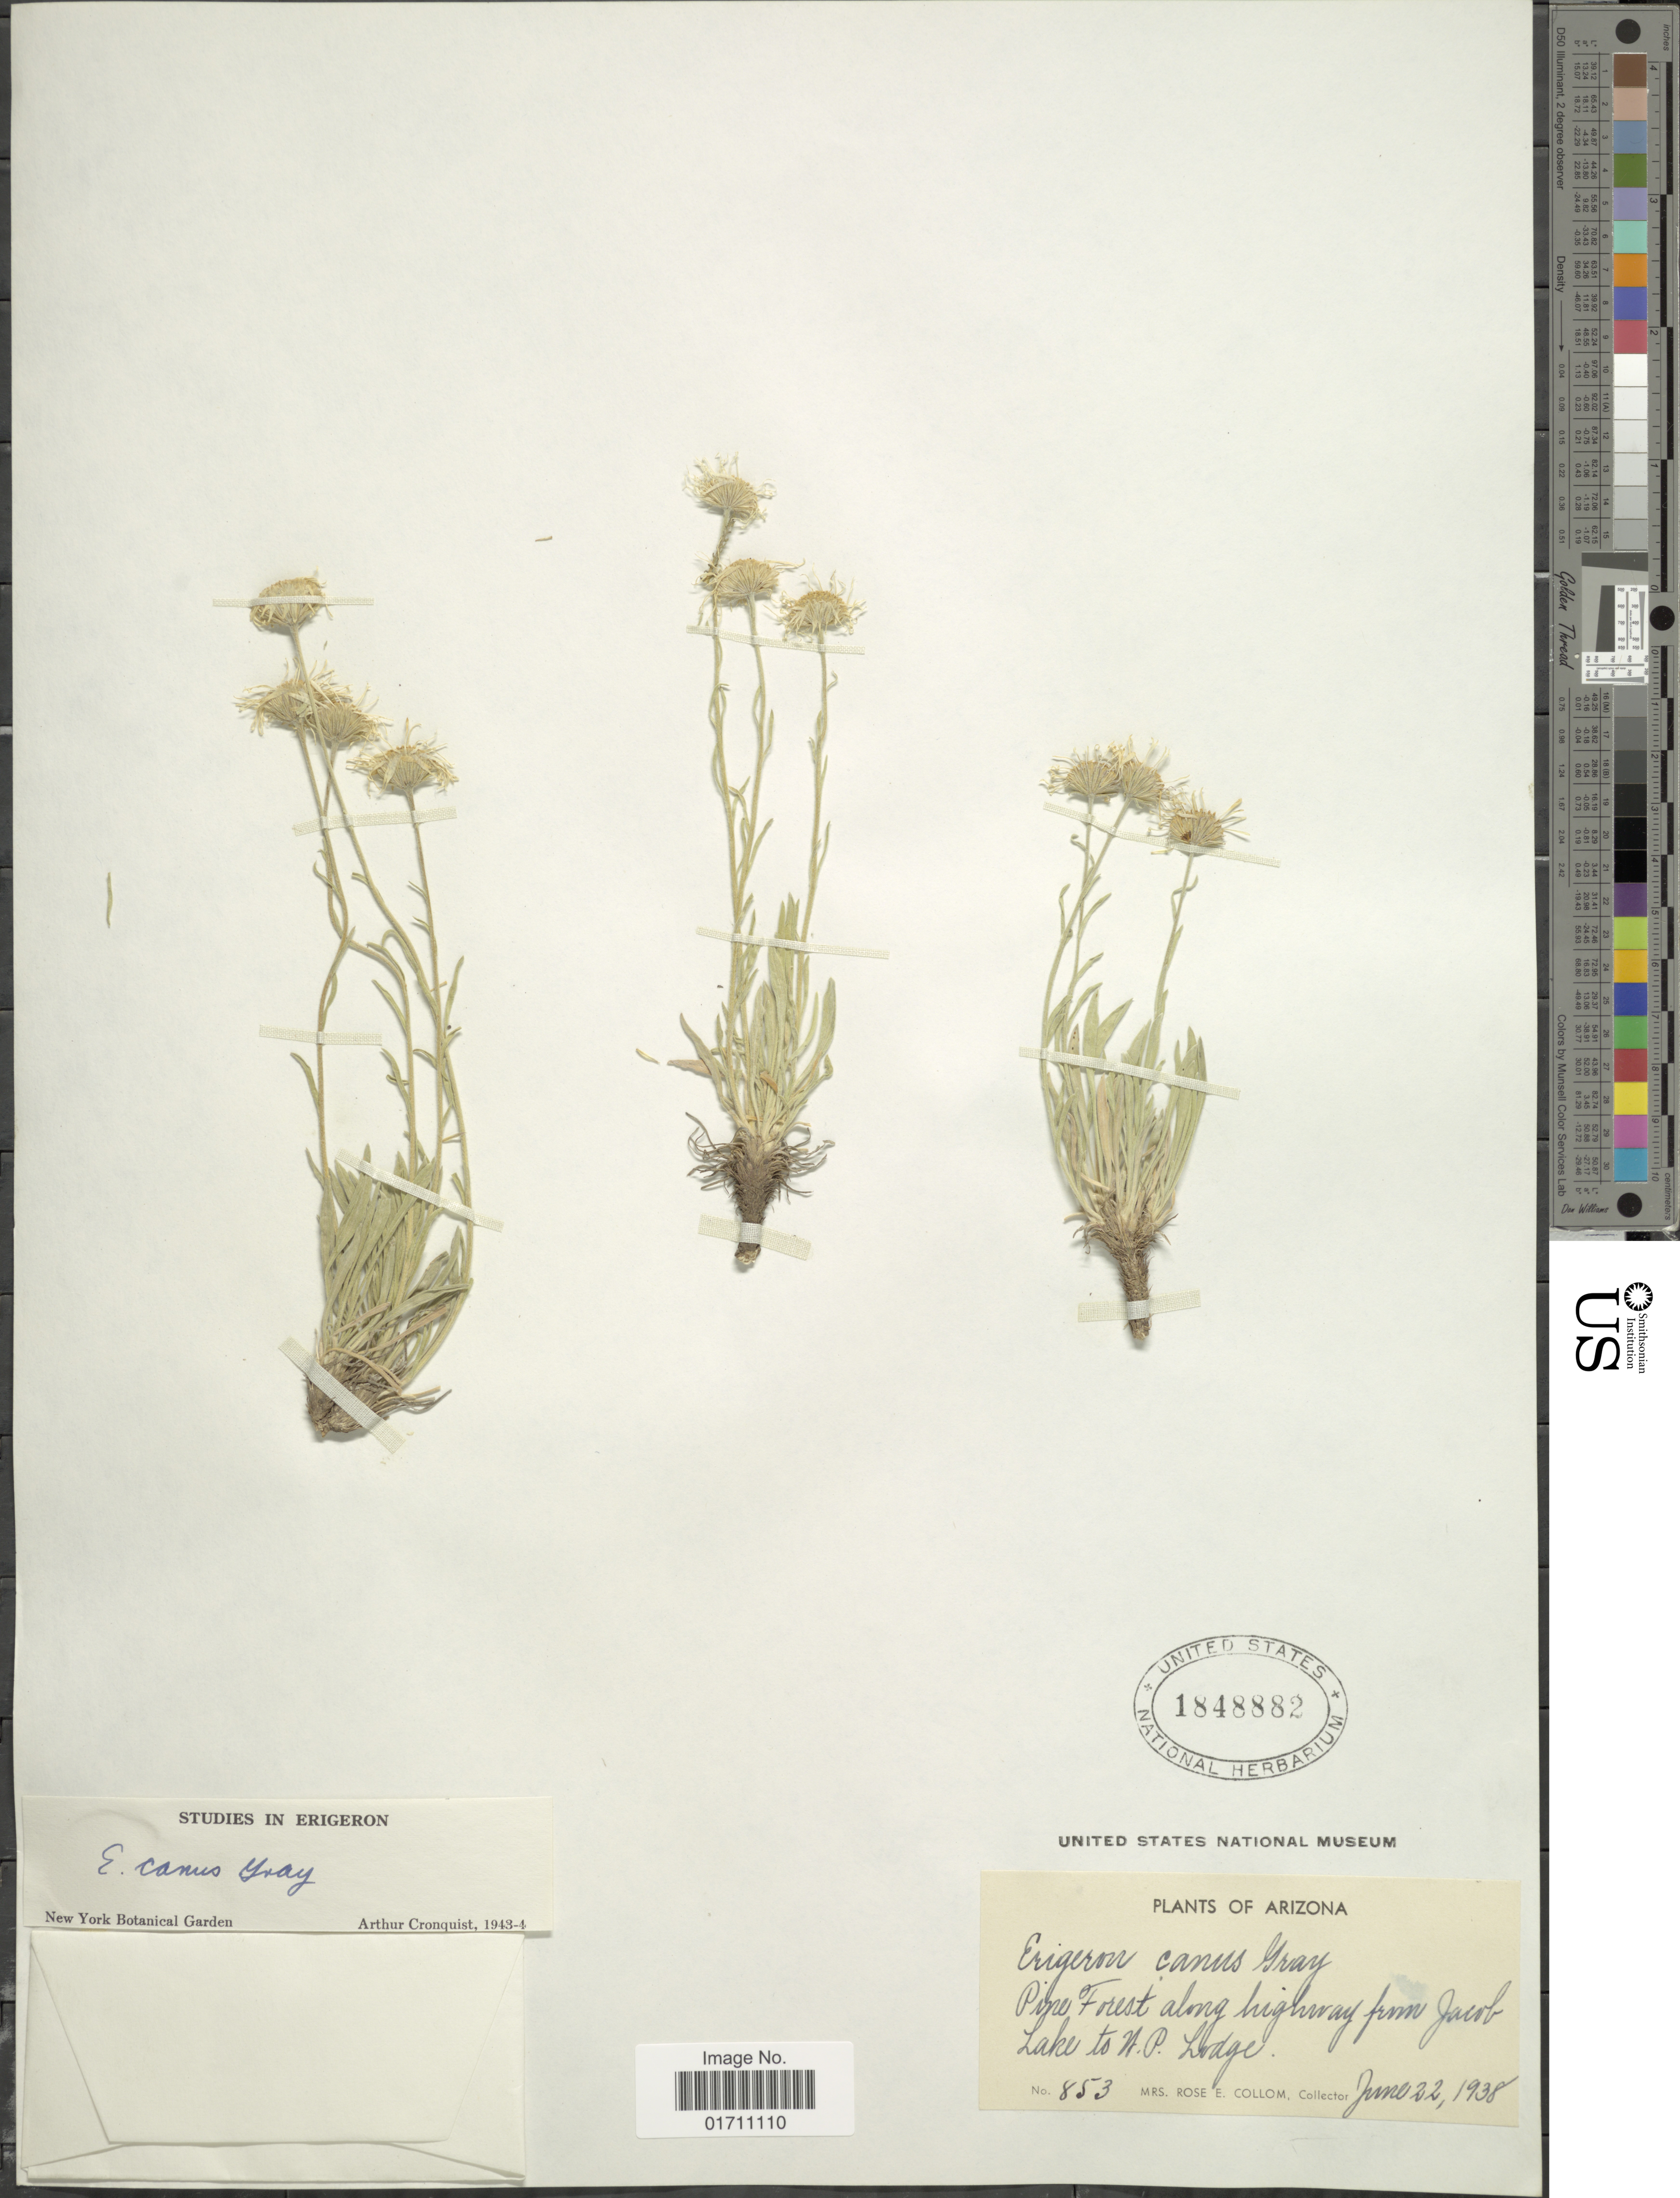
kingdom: Plantae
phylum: Tracheophyta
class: Magnoliopsida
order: Asterales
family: Asteraceae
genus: Erigeron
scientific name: Erigeron canus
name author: A. Gray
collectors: R. E. Collom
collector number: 853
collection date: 1938-06-22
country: United States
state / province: Arizona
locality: Pine Forest along highway from Jacob Lake to N.P. Lodge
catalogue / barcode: US 1848882